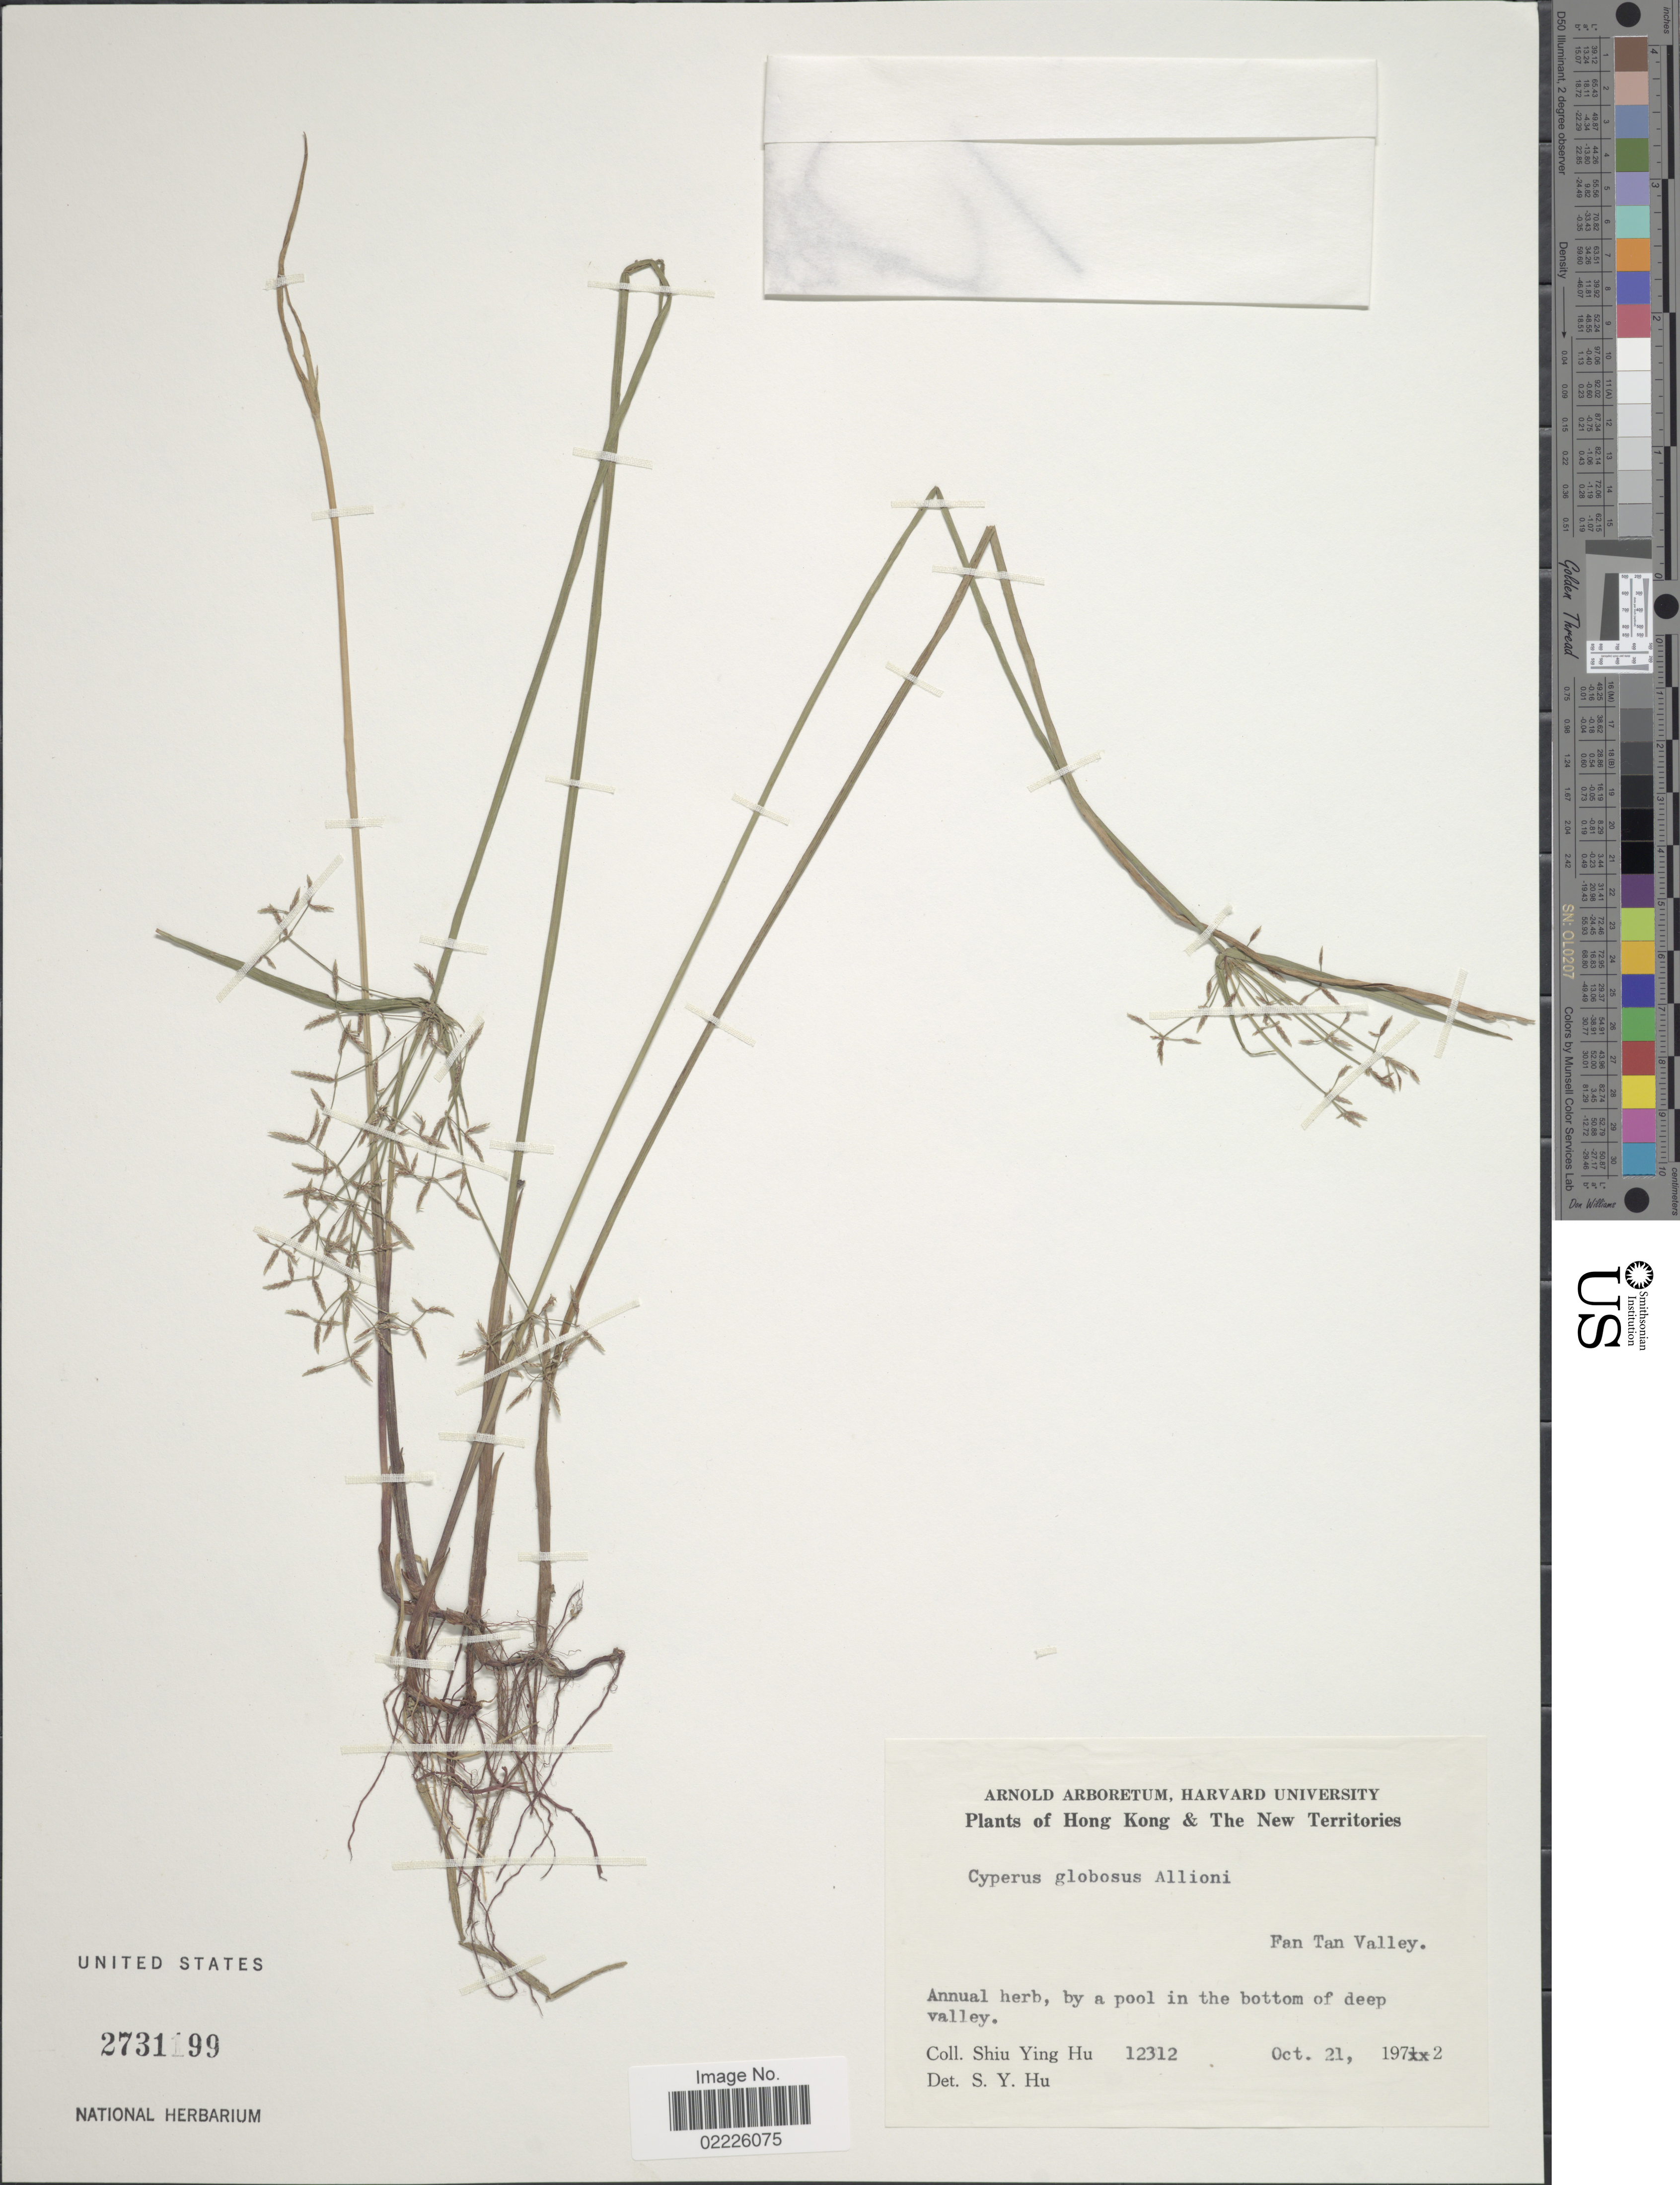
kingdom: Plantae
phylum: Tracheophyta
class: Liliopsida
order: Poales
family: Cyperaceae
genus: Cyperus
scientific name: Cyperus haspan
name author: L.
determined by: Strong, Mark T., (BOT), Smithsonian Institution - National Museum of Natural History (UNITED STATES)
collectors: S. Y. Hu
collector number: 12312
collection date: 1972-10-21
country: China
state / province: Hong Kong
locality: Hong Kong & The New Territories, Fan Tan Valley, by a pool in the bottom of deep valley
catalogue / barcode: US 2731199